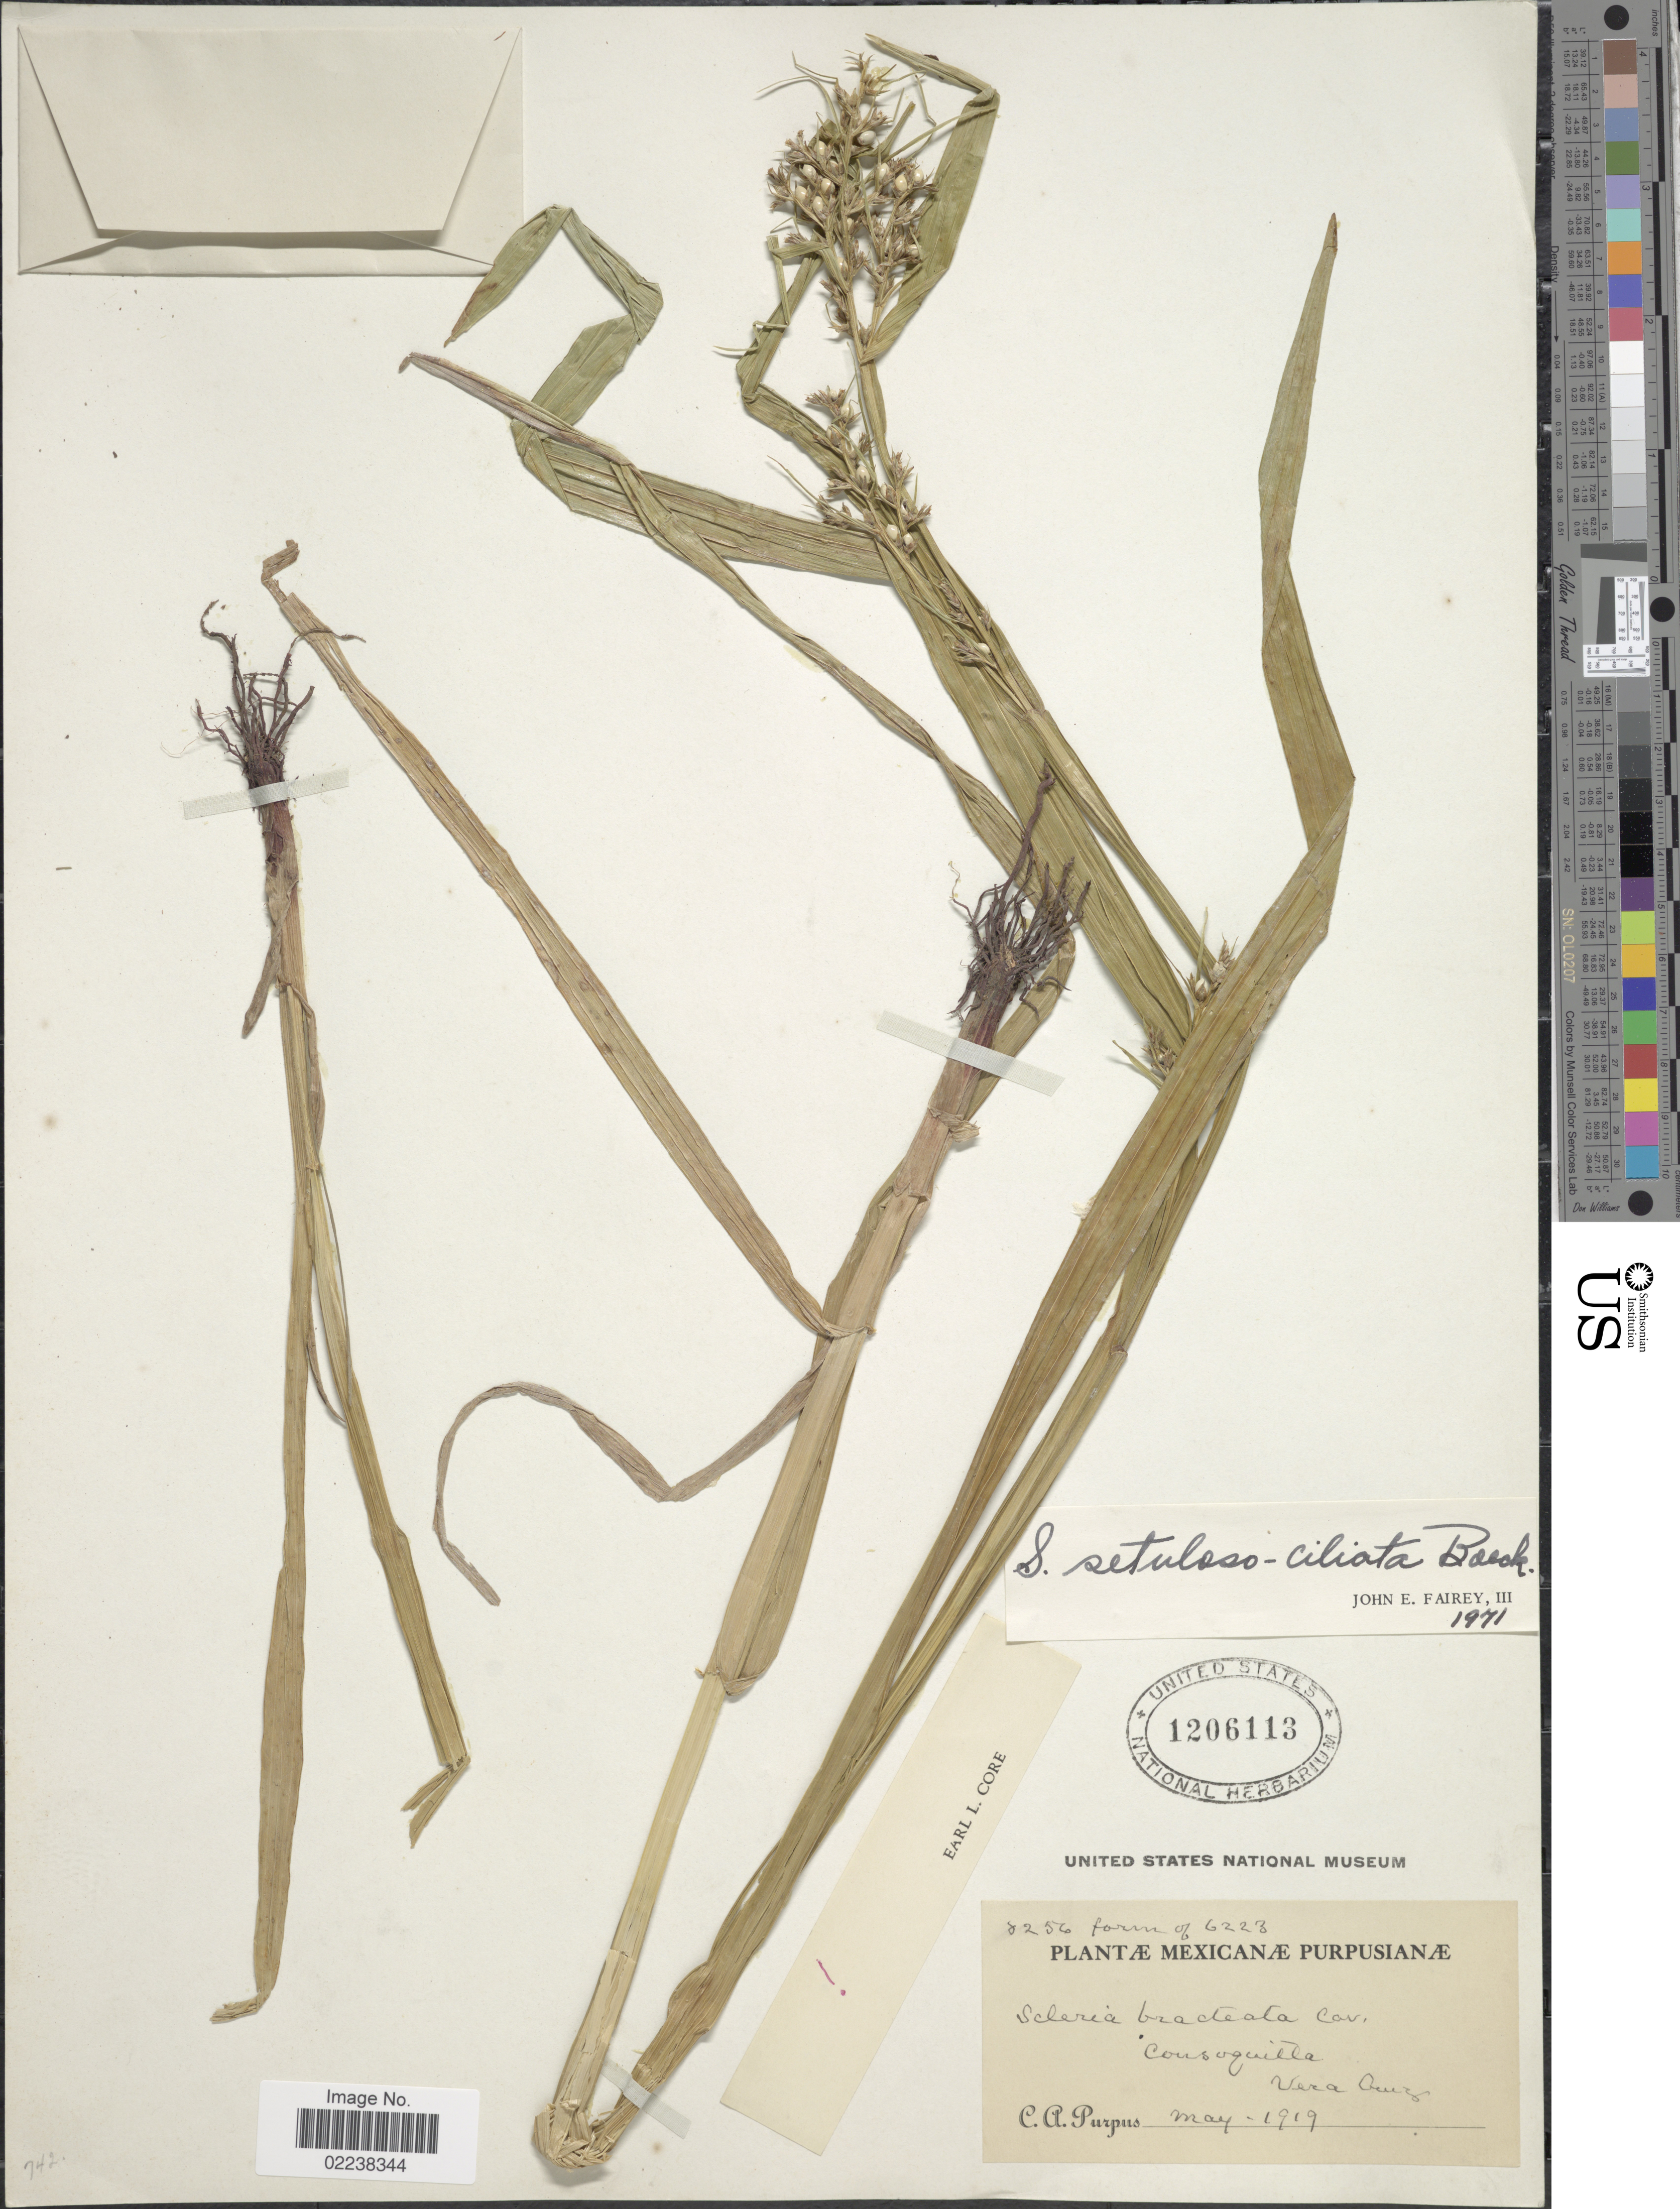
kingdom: Plantae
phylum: Tracheophyta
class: Liliopsida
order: Poales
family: Cyperaceae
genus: Scleria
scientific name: Scleria setulosociliata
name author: Boeckeler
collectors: C. A. Purpus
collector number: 8256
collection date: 1919-05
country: Mexico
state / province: Veracruz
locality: Cousoquilla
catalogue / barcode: US 1206113